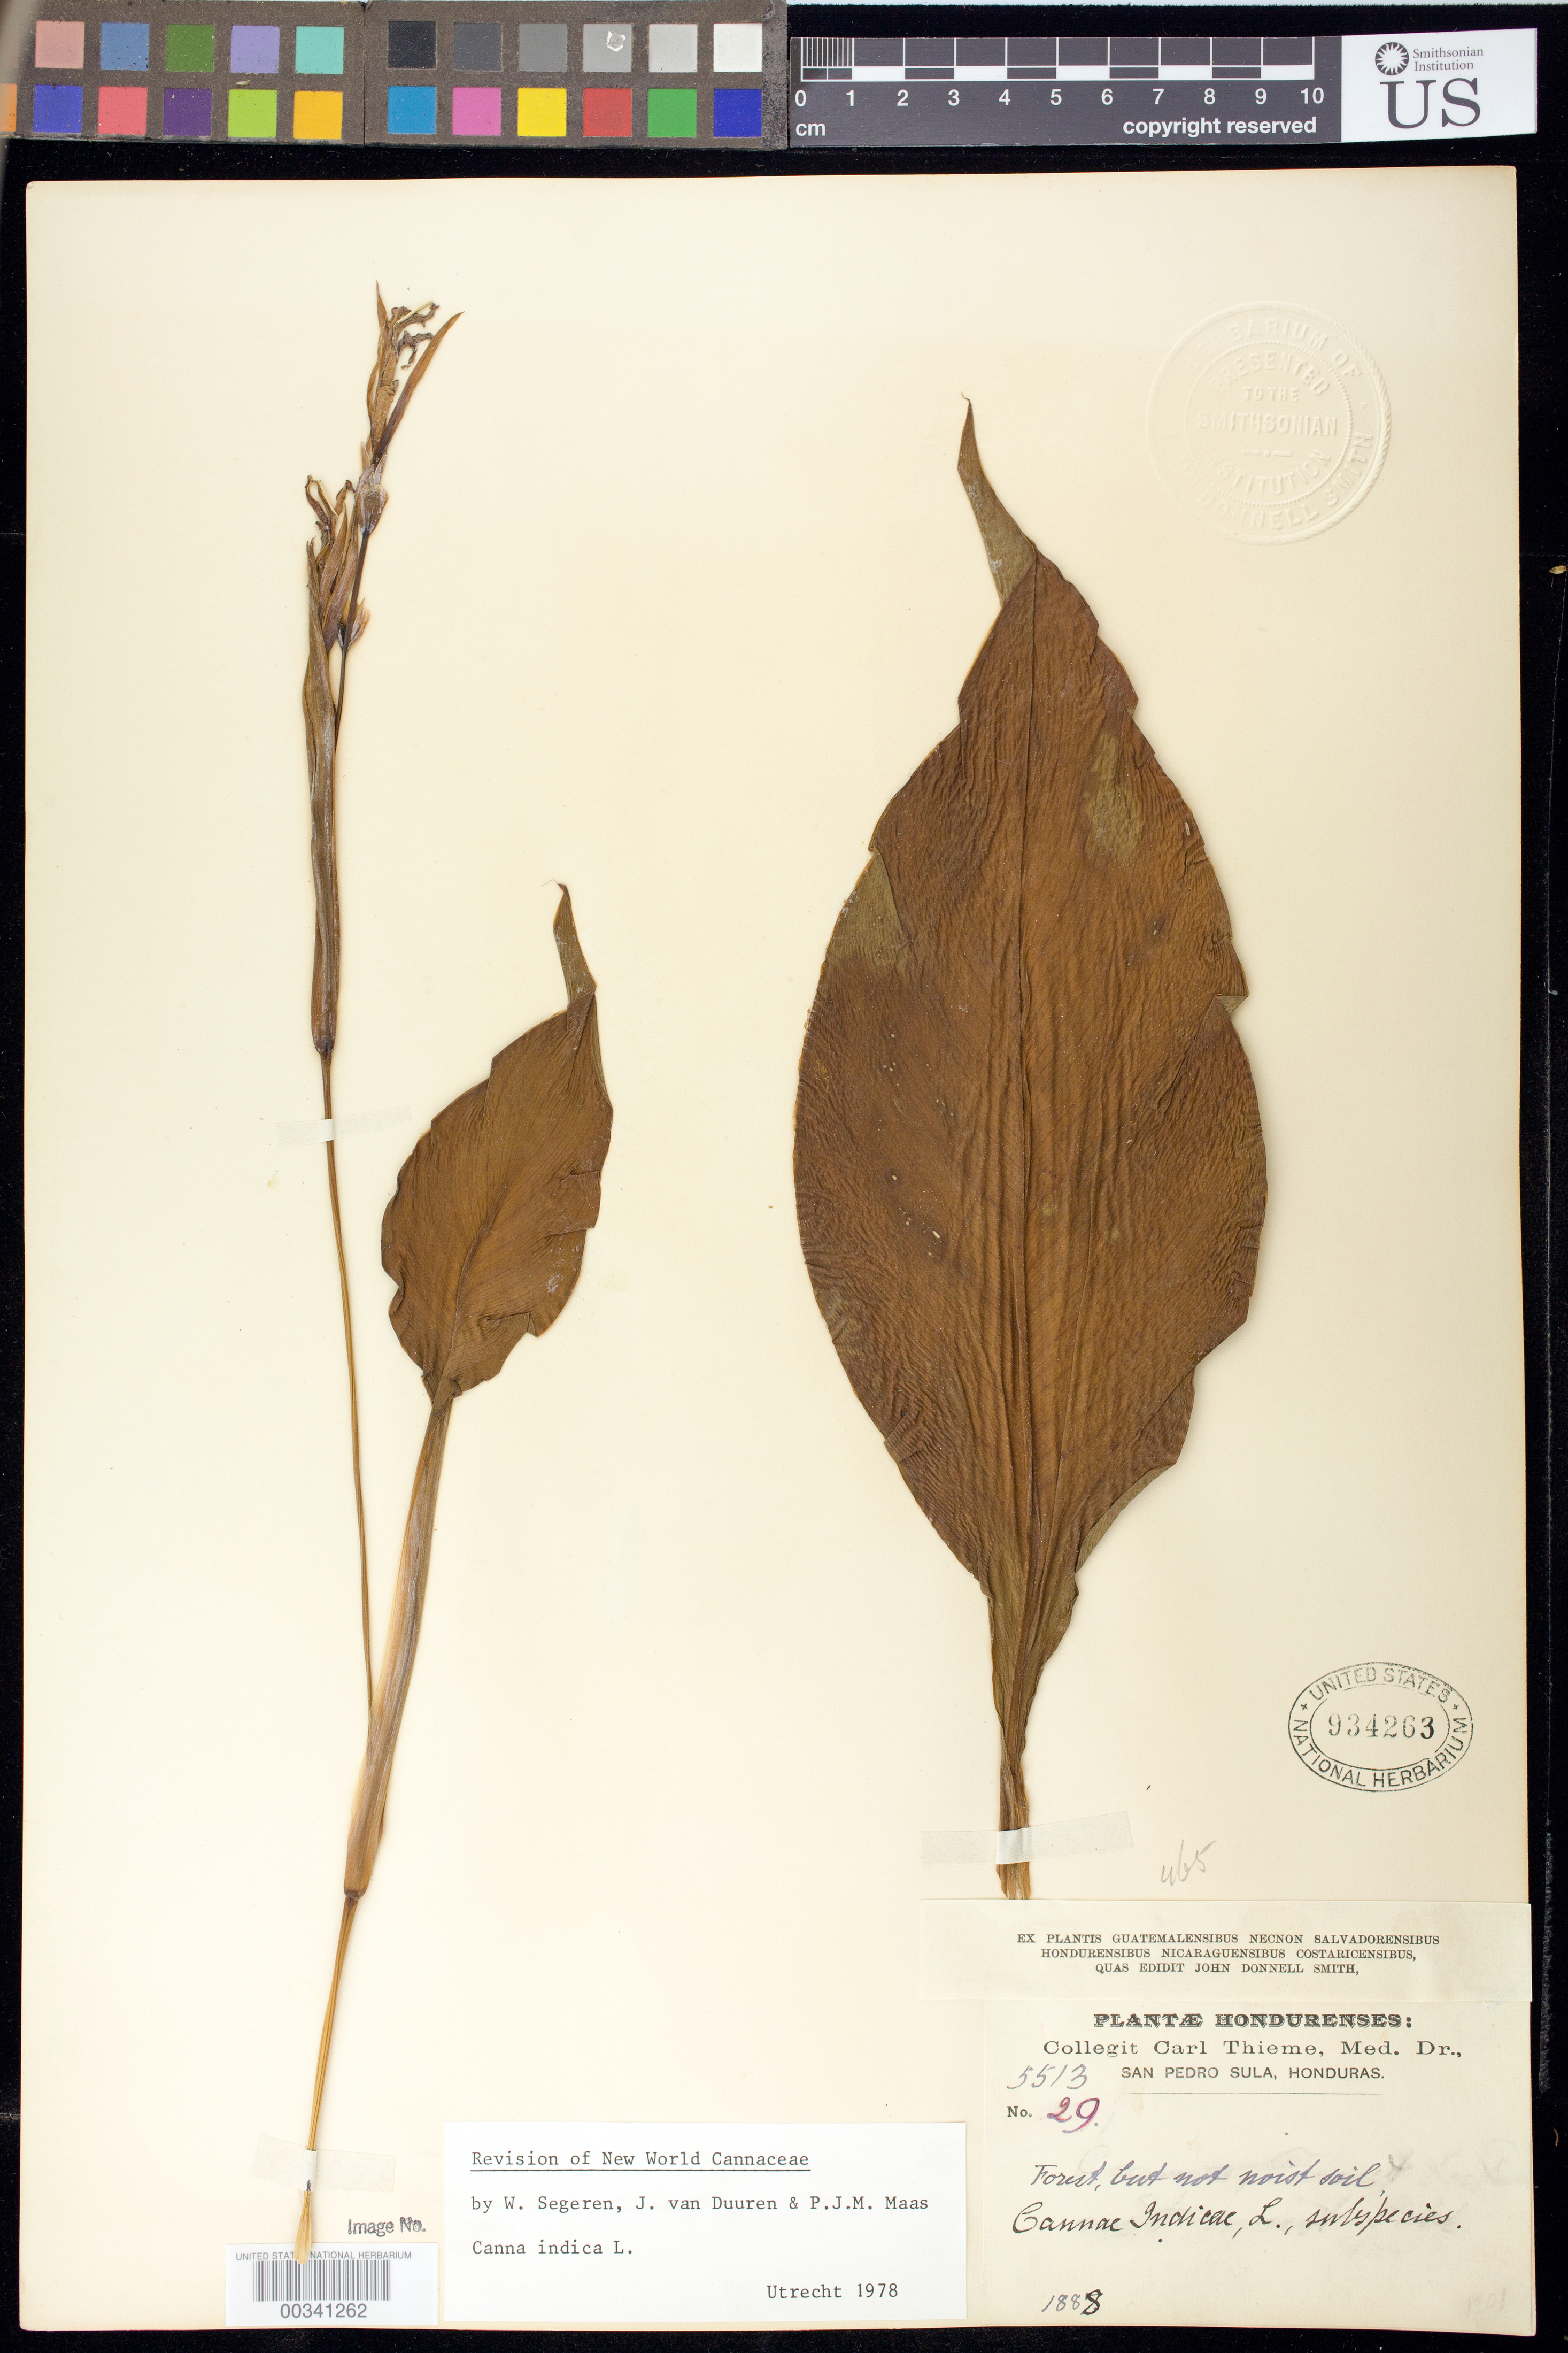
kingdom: Plantae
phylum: Tracheophyta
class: Liliopsida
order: Zingiberales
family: Cannaceae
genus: Canna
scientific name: Canna indica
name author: L.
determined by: Segeren, W.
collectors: C. Thieme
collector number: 29 / 5513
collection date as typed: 1888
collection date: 1888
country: Honduras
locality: San Pedro Sula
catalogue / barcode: US 934263